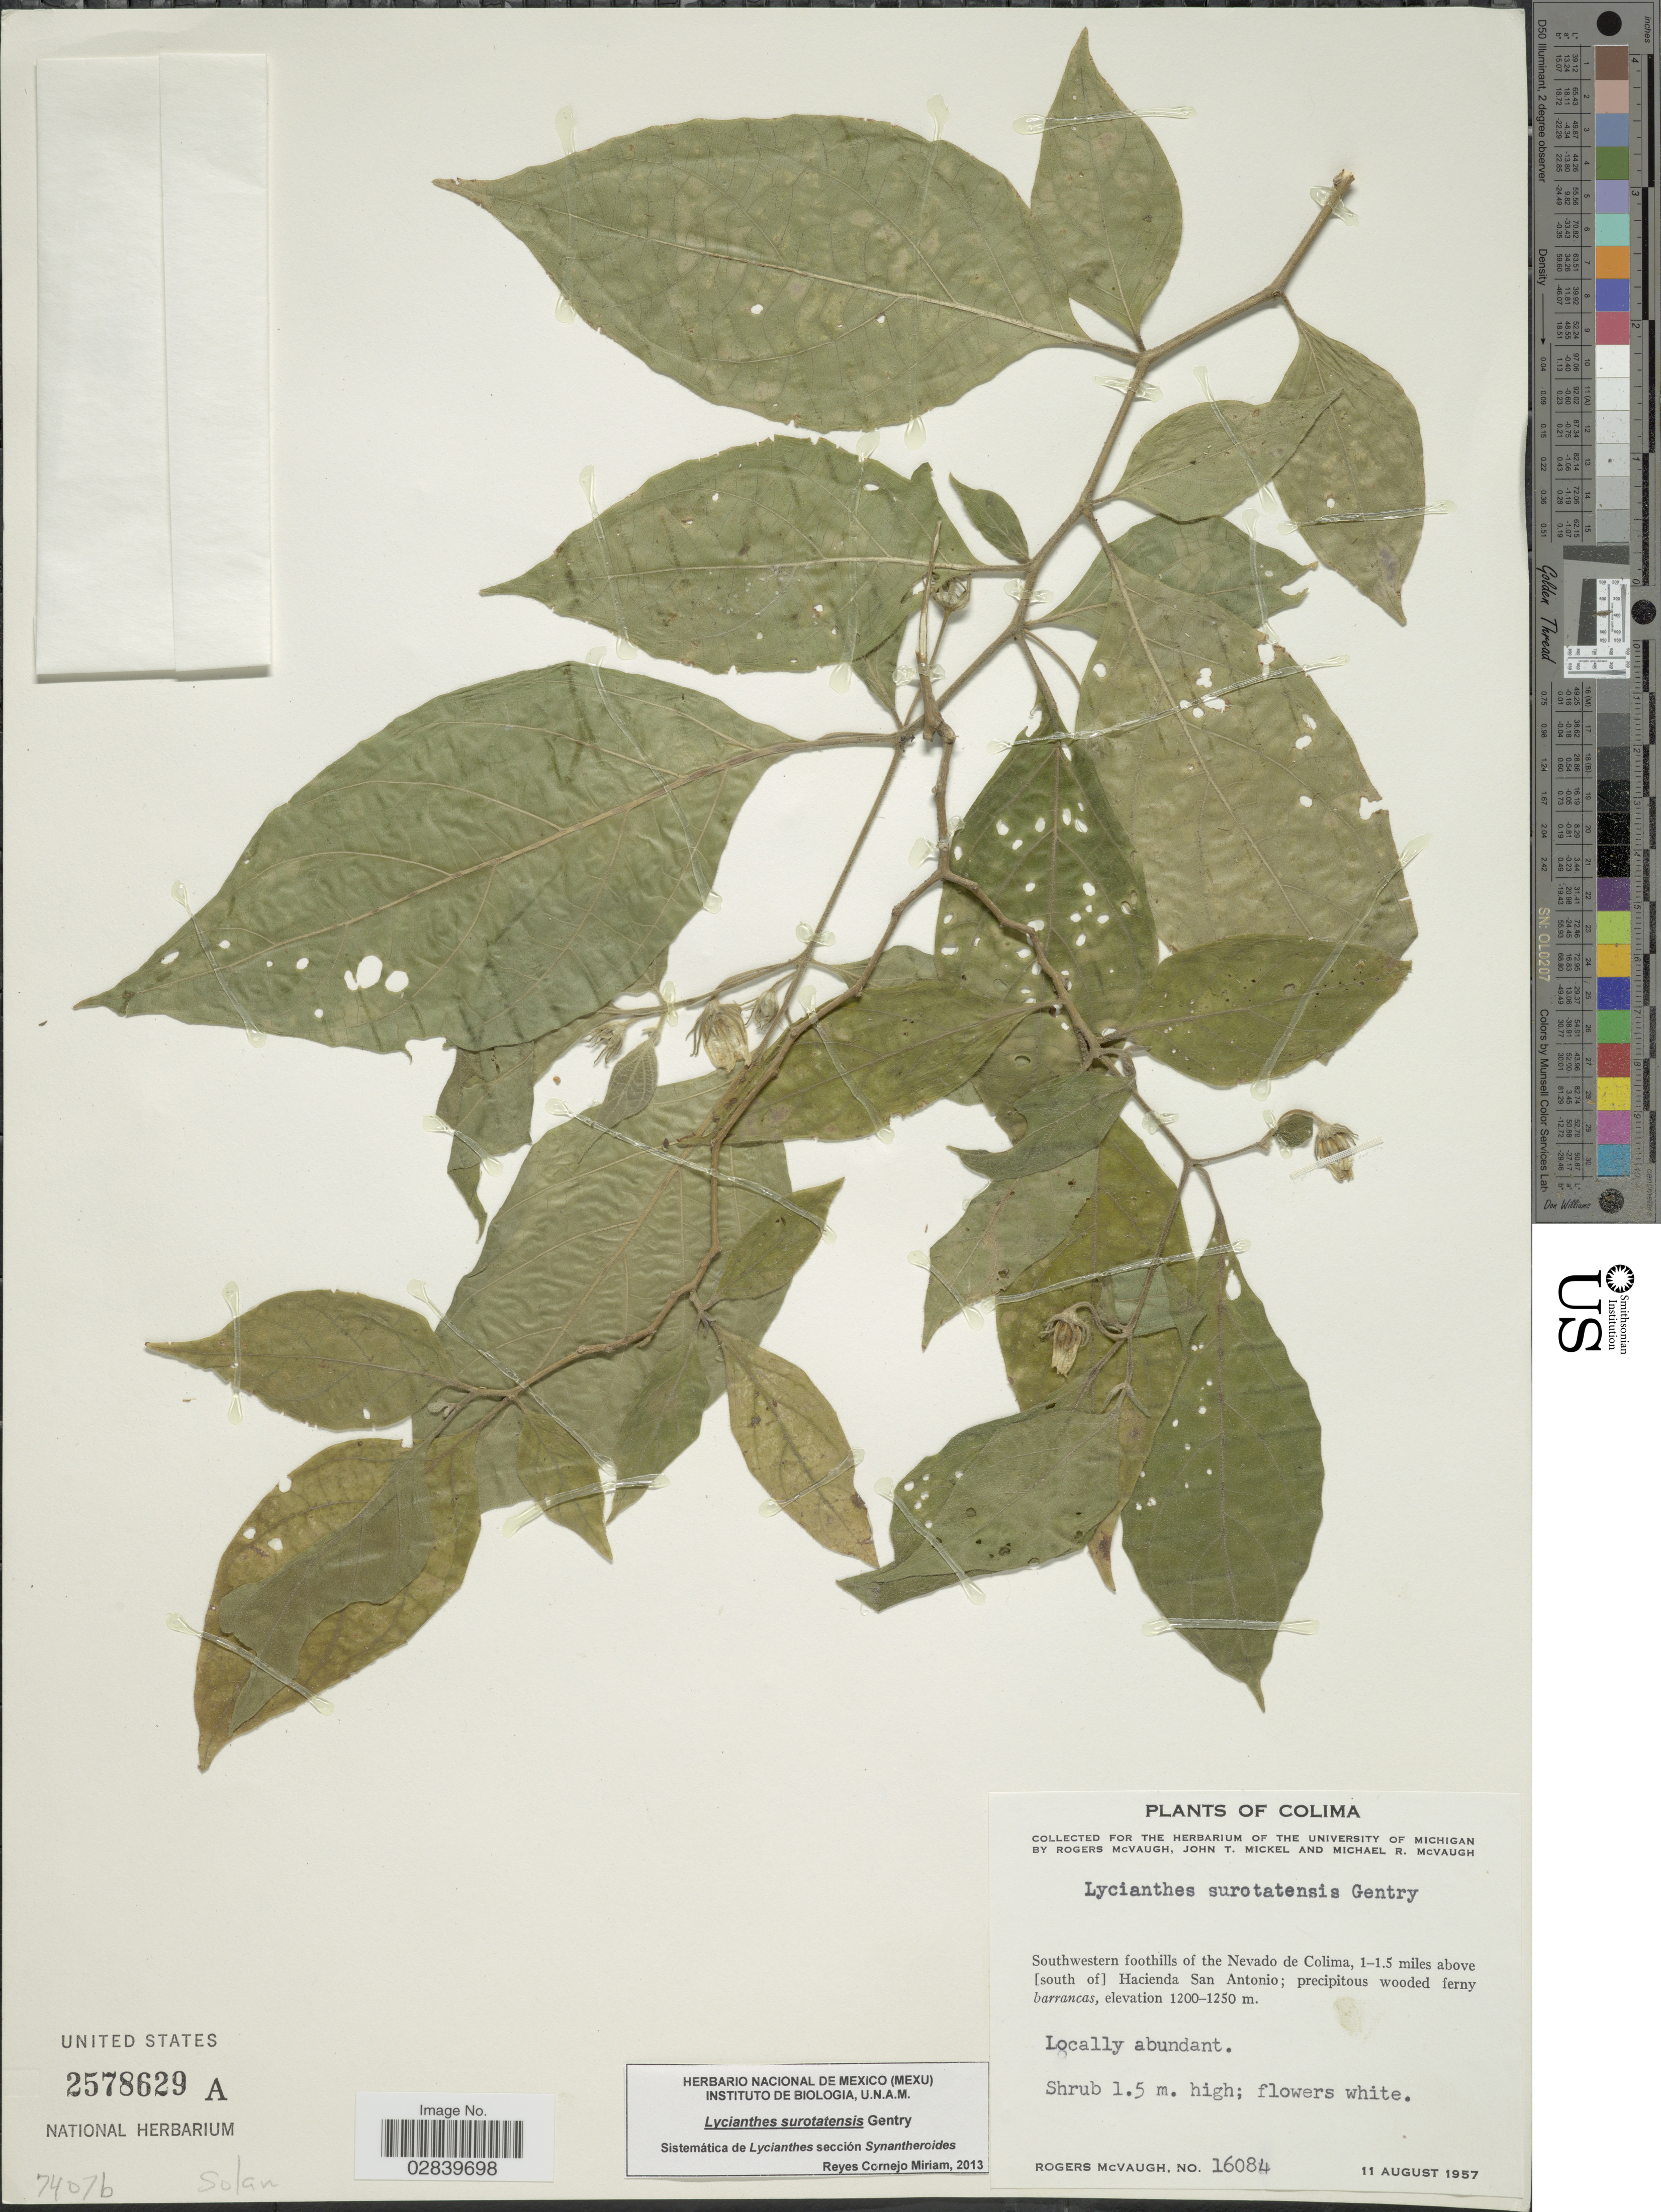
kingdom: Plantae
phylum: Tracheophyta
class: Magnoliopsida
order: Solanales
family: Solanaceae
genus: Lycianthes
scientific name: Lycianthes surotatensis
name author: Gentry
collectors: R. McVaugh, J. T. Mickel & M. R. McVaugh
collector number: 16084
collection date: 1957-08-11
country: Mexico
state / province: Colima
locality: Southwestern foothills of the Nevada de Colima, 1-1.5 miles above [south of] Hacienda San Antonio.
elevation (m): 1200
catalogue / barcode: US 2578629A